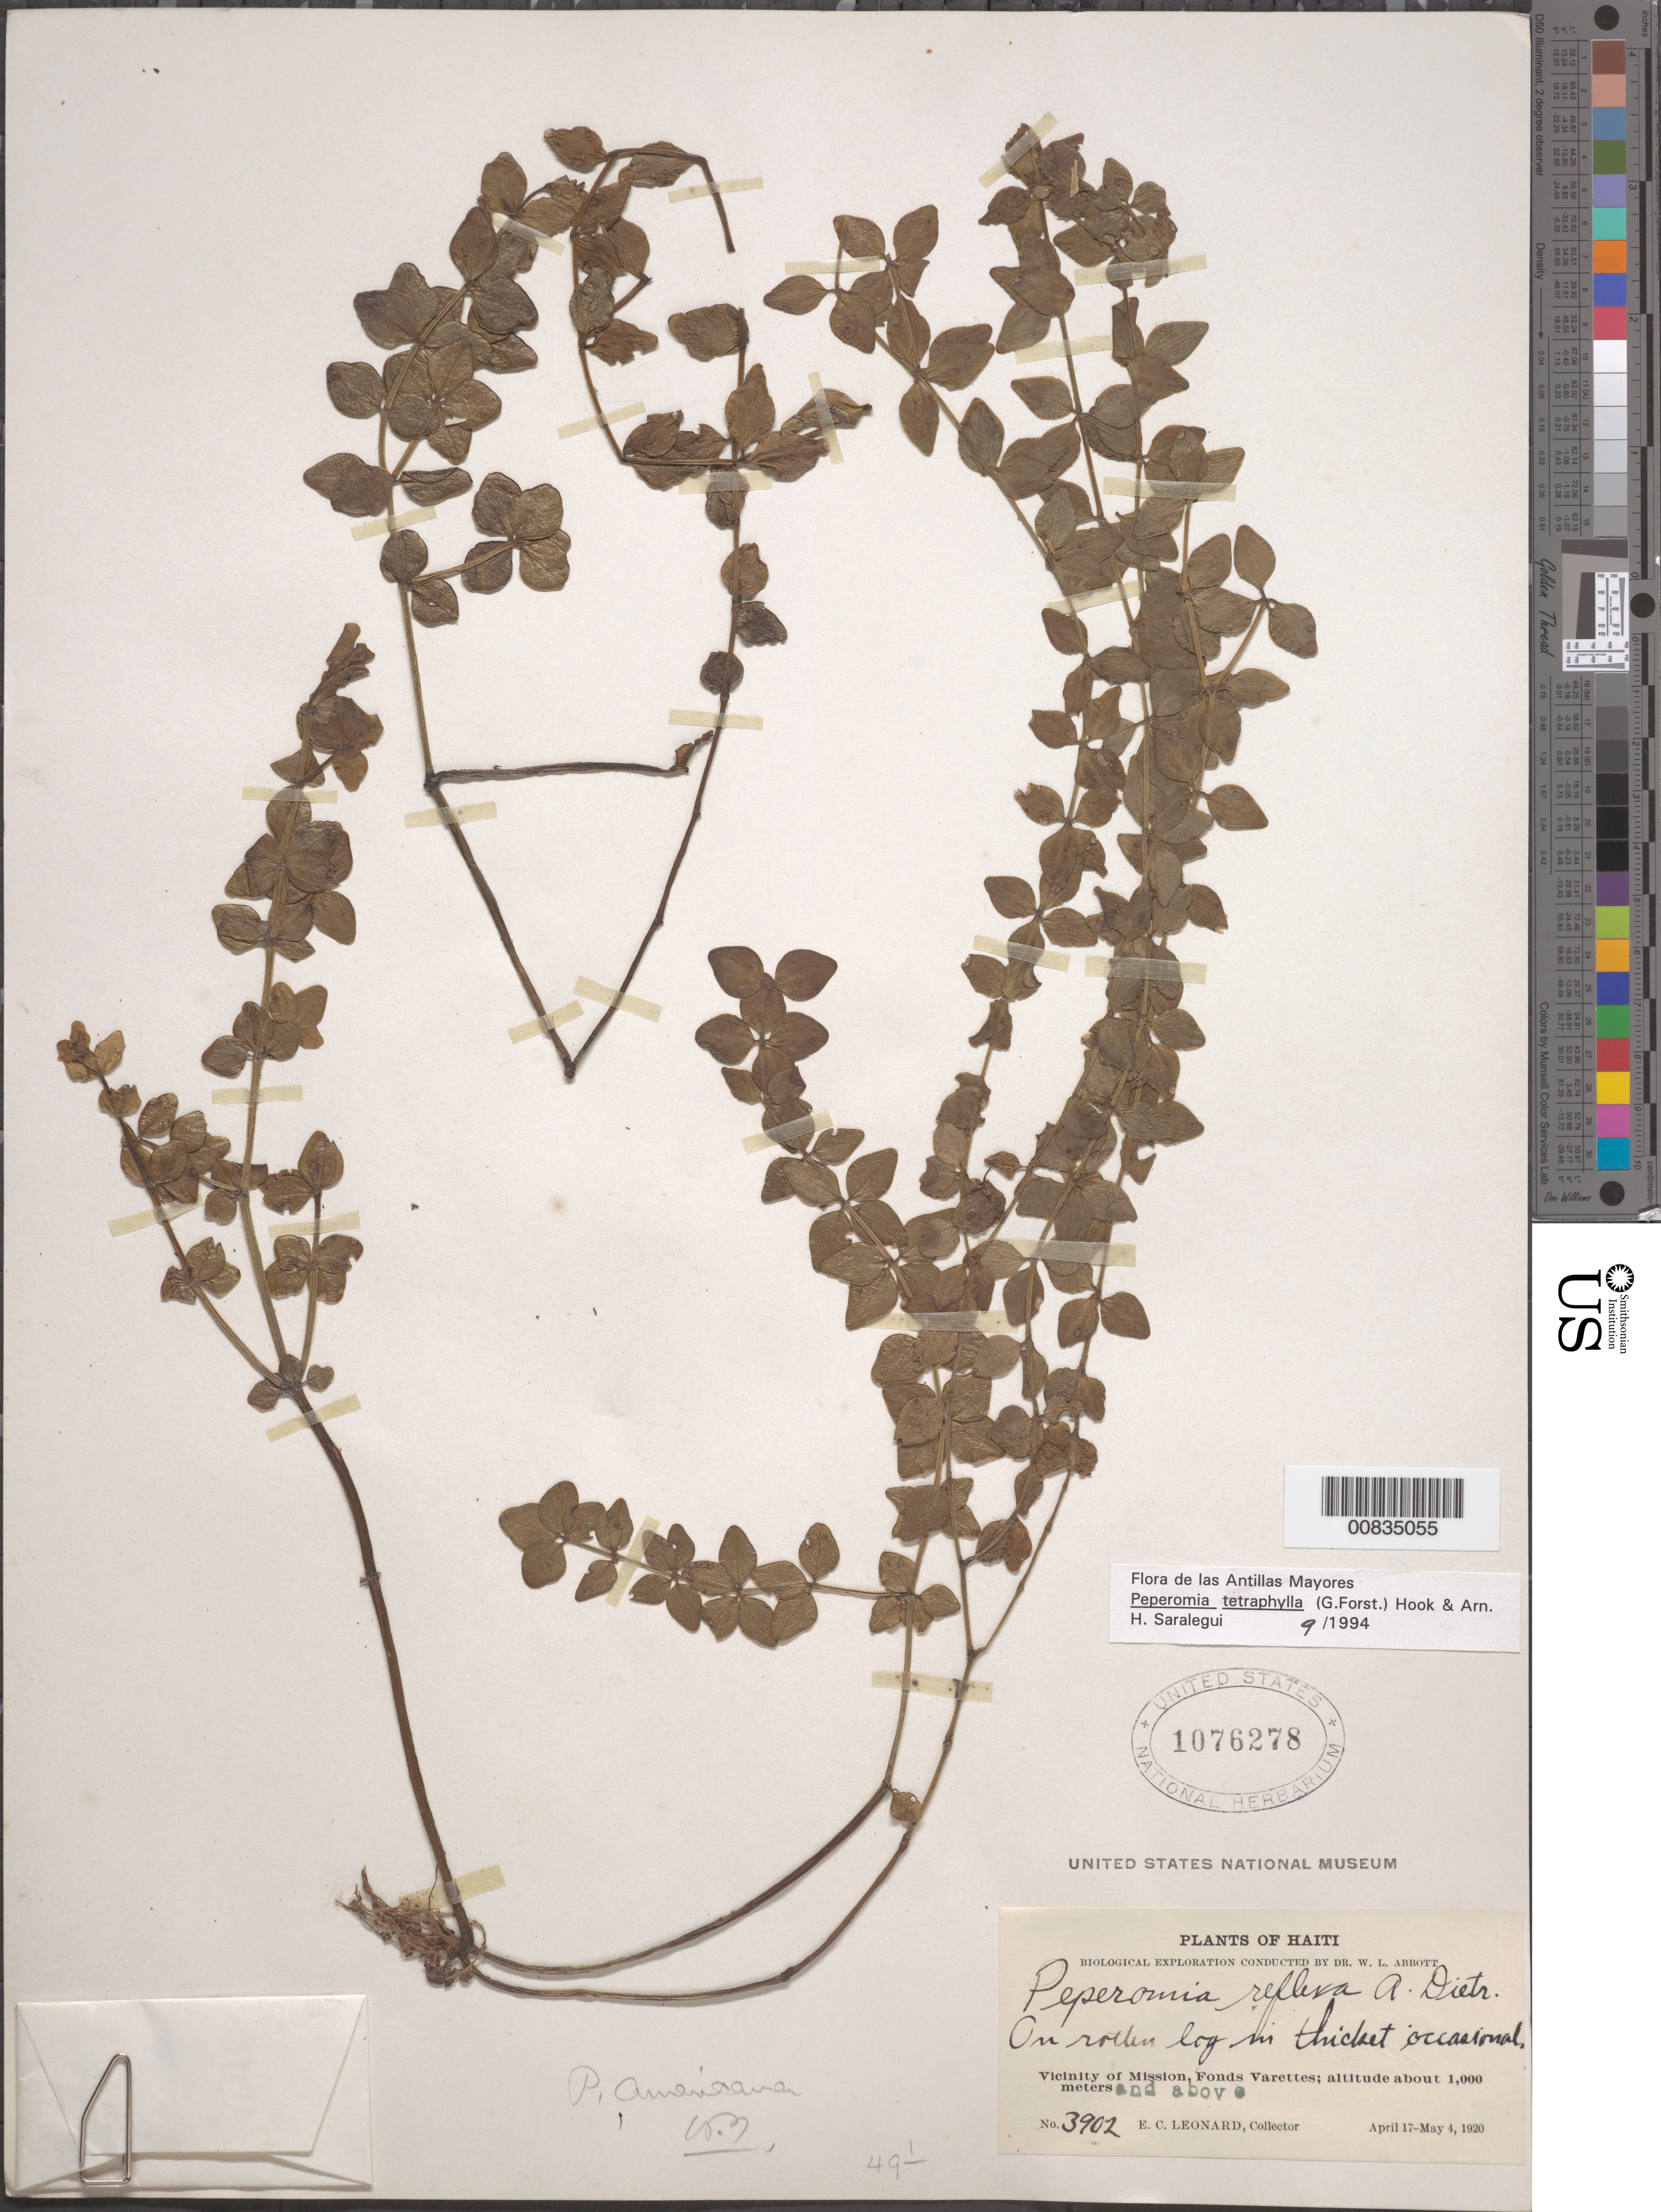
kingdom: Plantae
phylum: Tracheophyta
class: Magnoliopsida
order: Piperales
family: Piperaceae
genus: Peperomia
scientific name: Peperomia trichopus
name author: Trel. in J.F. Macbr.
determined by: Saralegui Boza, H., (HAJB), Jardin Botanico Nacional (Habana)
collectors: E. C. Leonard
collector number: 3902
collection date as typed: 17 Apr 1920 to 04 May 1920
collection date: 1920-04-17/1920-05-04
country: Haiti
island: Hispaniola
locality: Vicinity of Mission, Fonds Varettes.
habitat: On rotten log in thicket.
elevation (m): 1000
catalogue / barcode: US 1076278